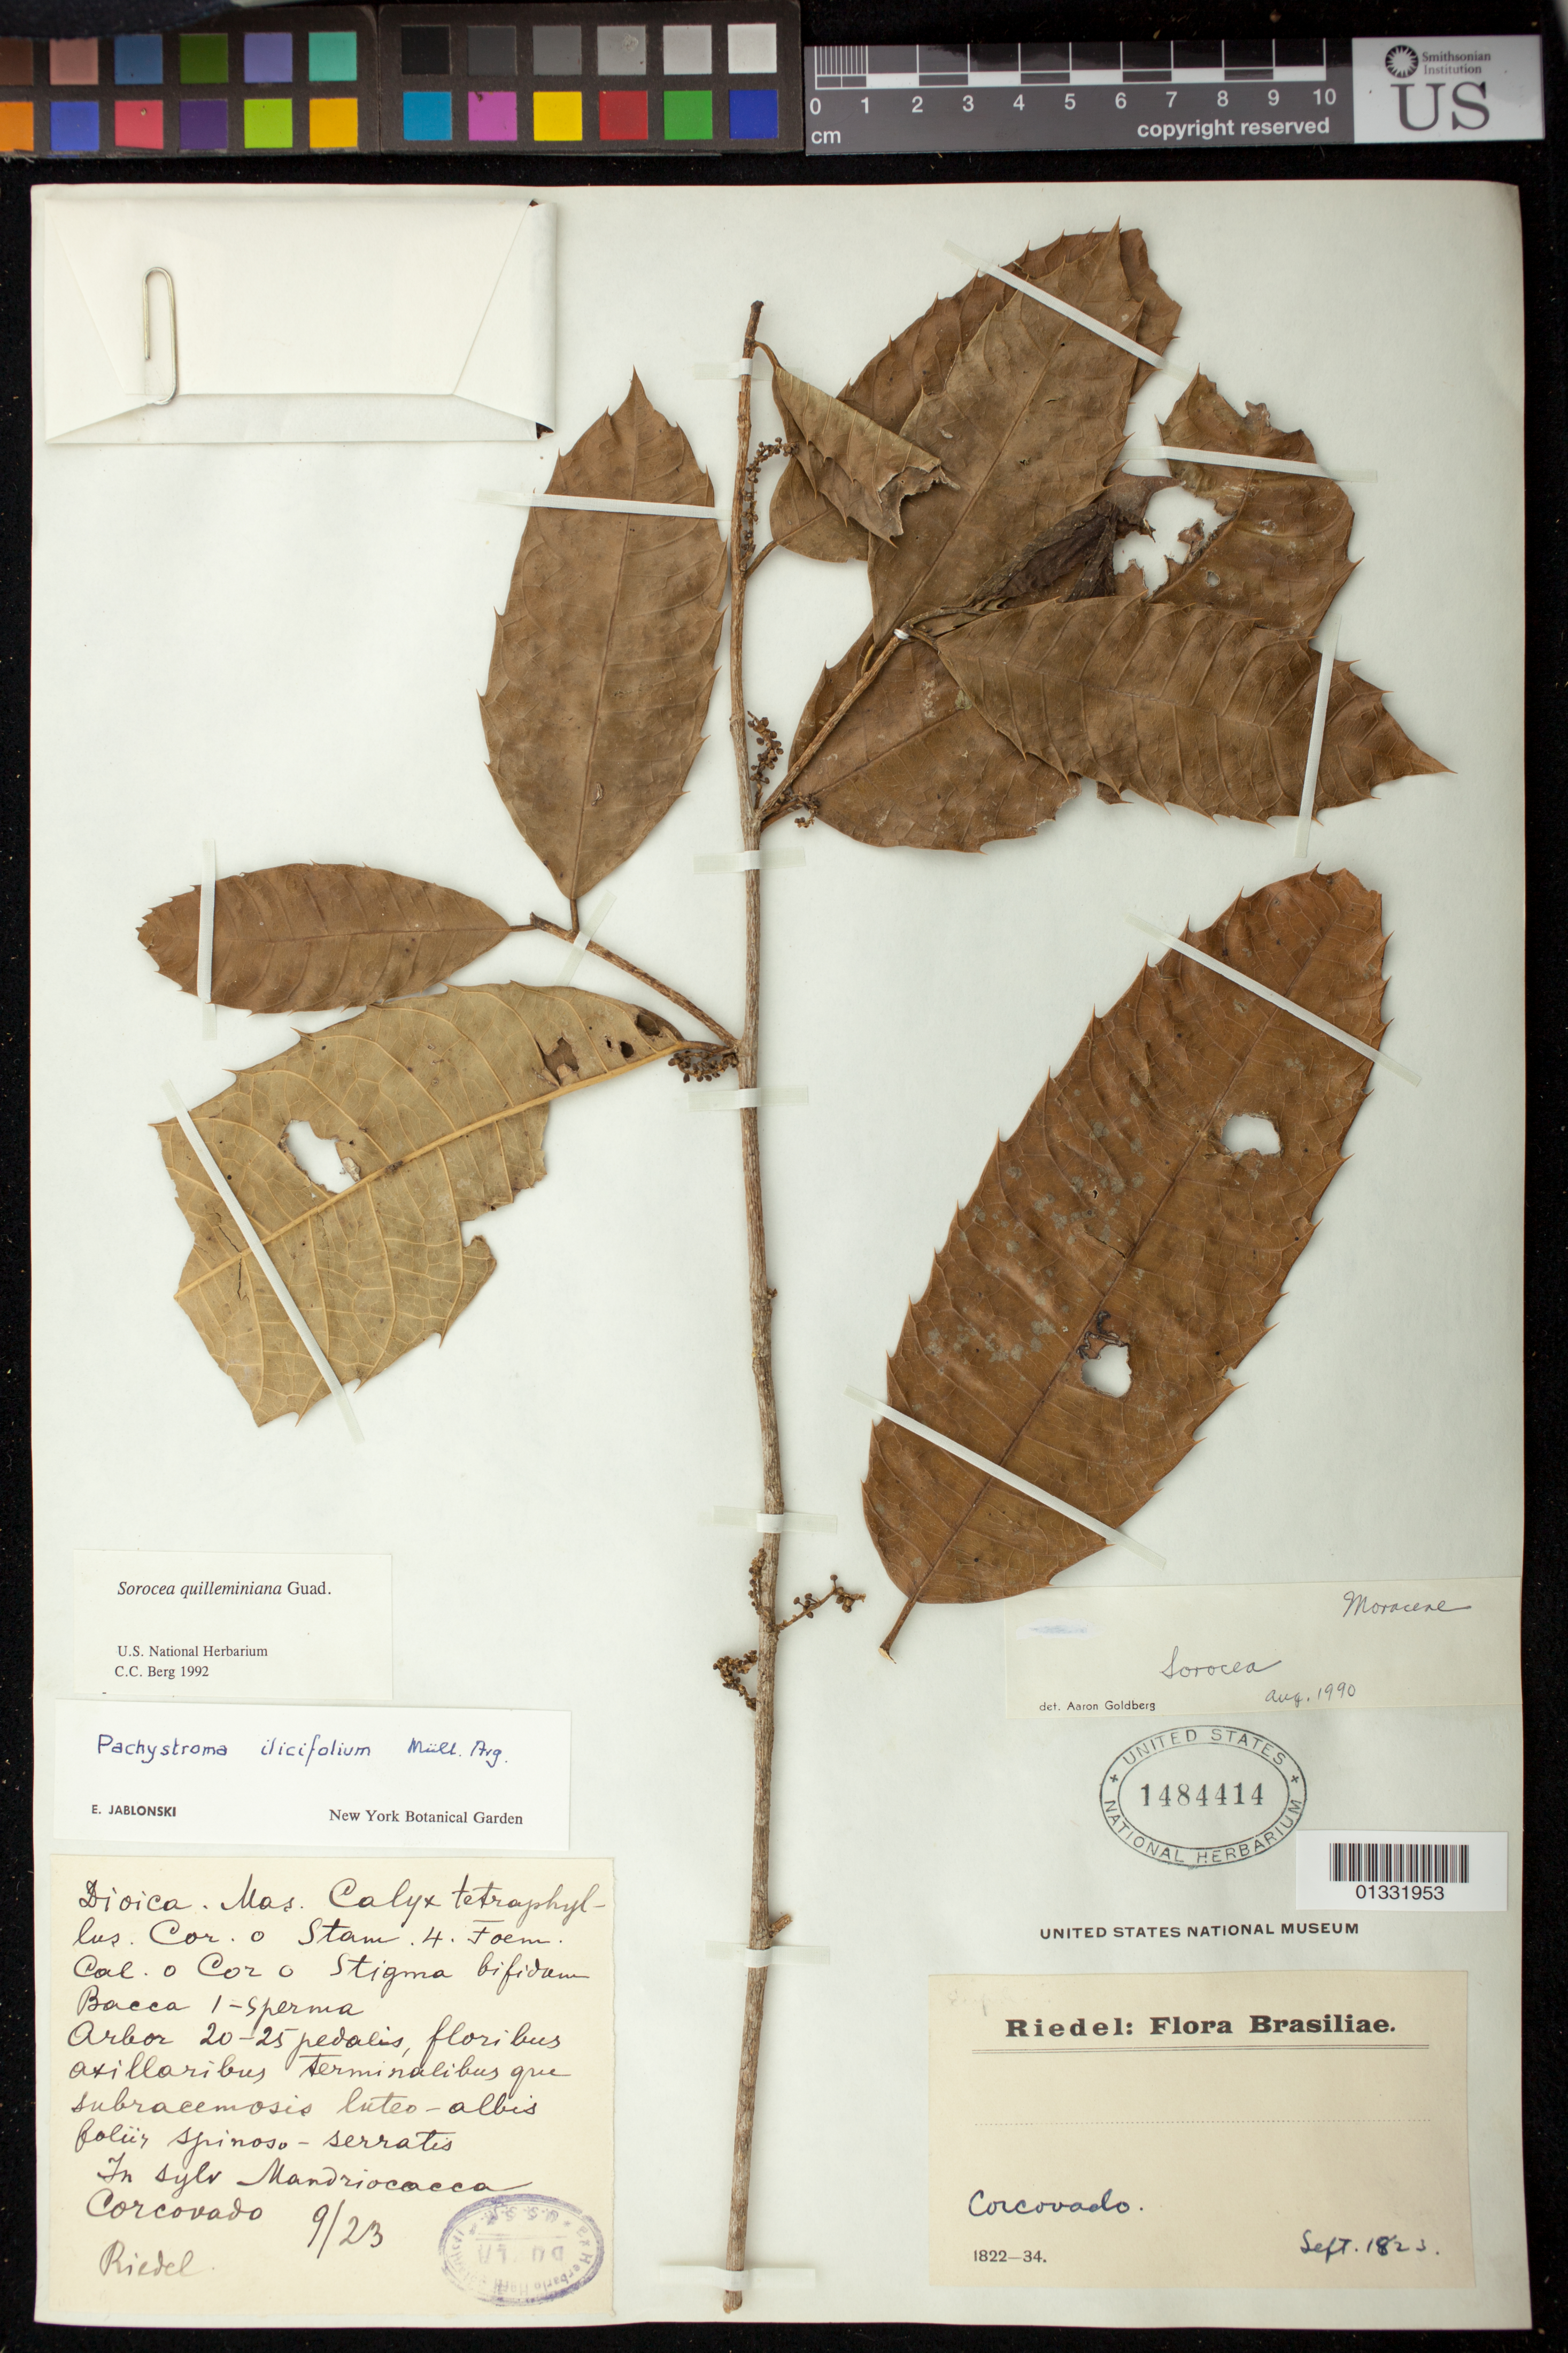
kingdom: Plantae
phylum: Tracheophyta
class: Magnoliopsida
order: Rosales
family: Moraceae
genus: Sorocea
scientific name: Sorocea guilleminiana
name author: Gaudich.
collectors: L. Riedel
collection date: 1823-09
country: Brazil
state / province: Rio de Janeiro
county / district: Rio de Janeiro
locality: Corcovado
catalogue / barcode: US 1444414